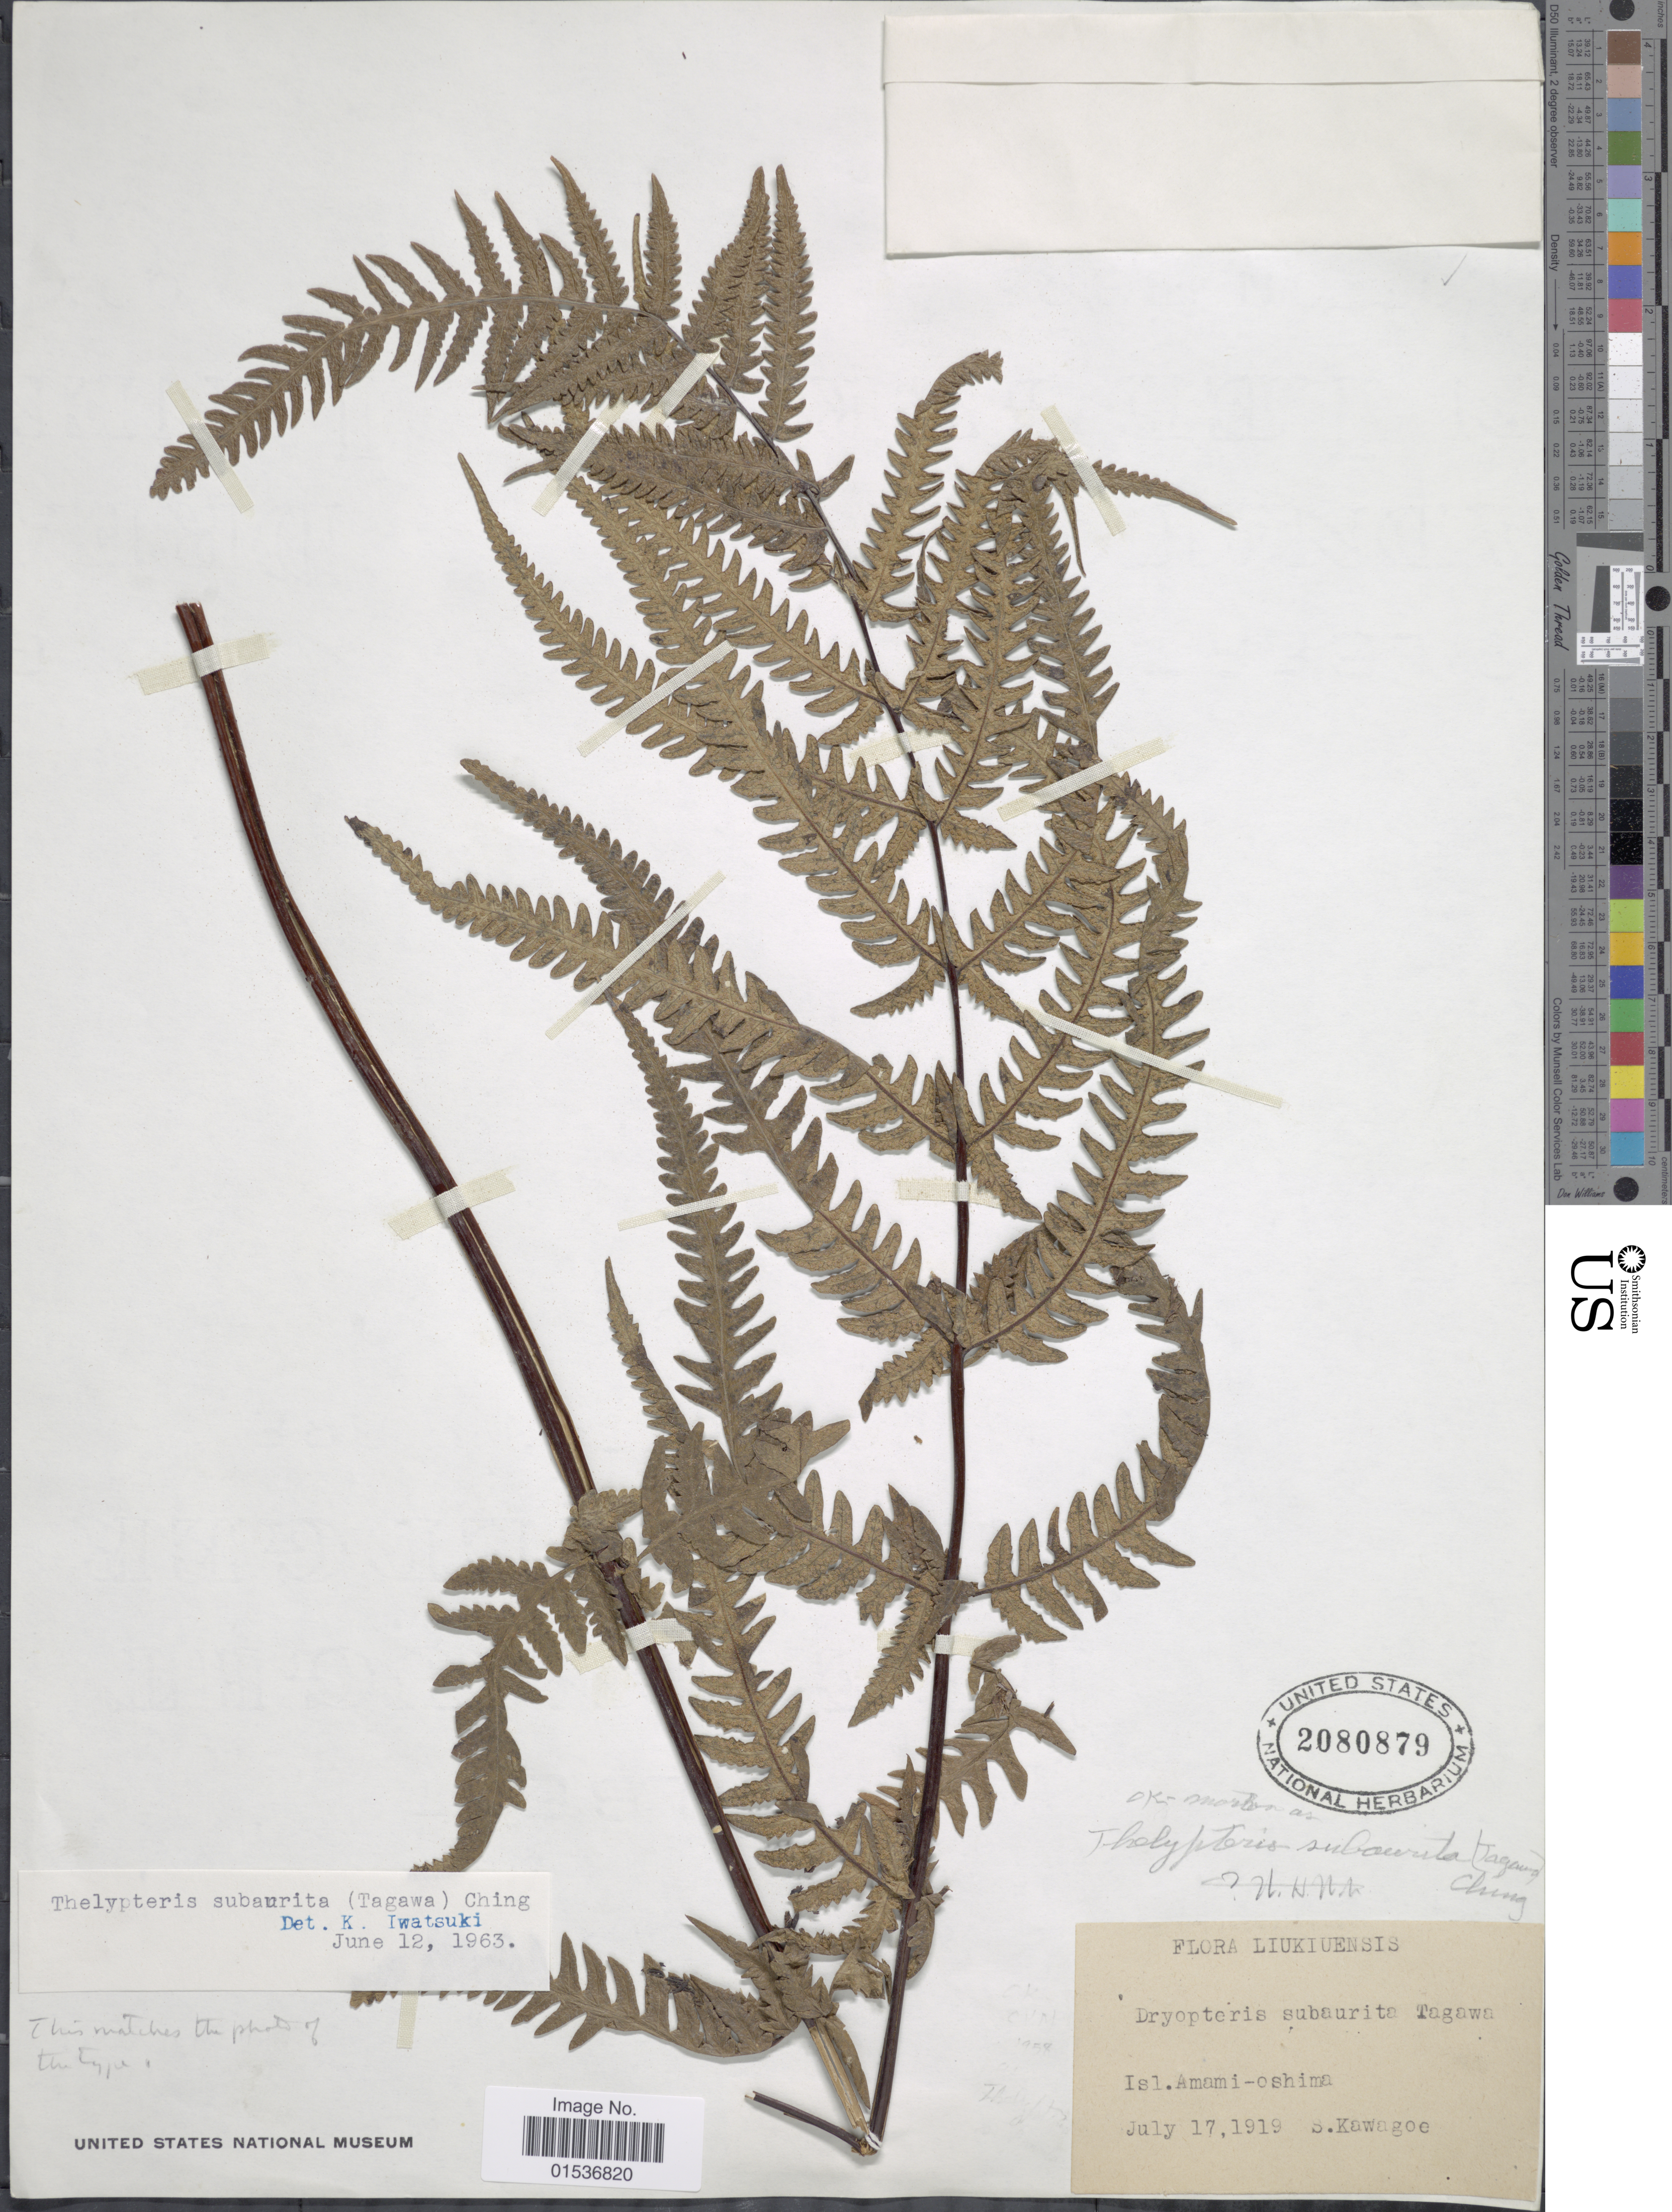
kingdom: Plantae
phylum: Tracheophyta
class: Polypodiopsida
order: Polypodiales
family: Thelypteridaceae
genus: Pseudophegopteris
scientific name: Pseudophegopteris subaurita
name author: (Tagawa) Ching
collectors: S. Kawagoe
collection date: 1919-07-17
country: Japan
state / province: Okinawa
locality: Liukiuensis, Isl. Amami-oshima.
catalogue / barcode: US 2080879